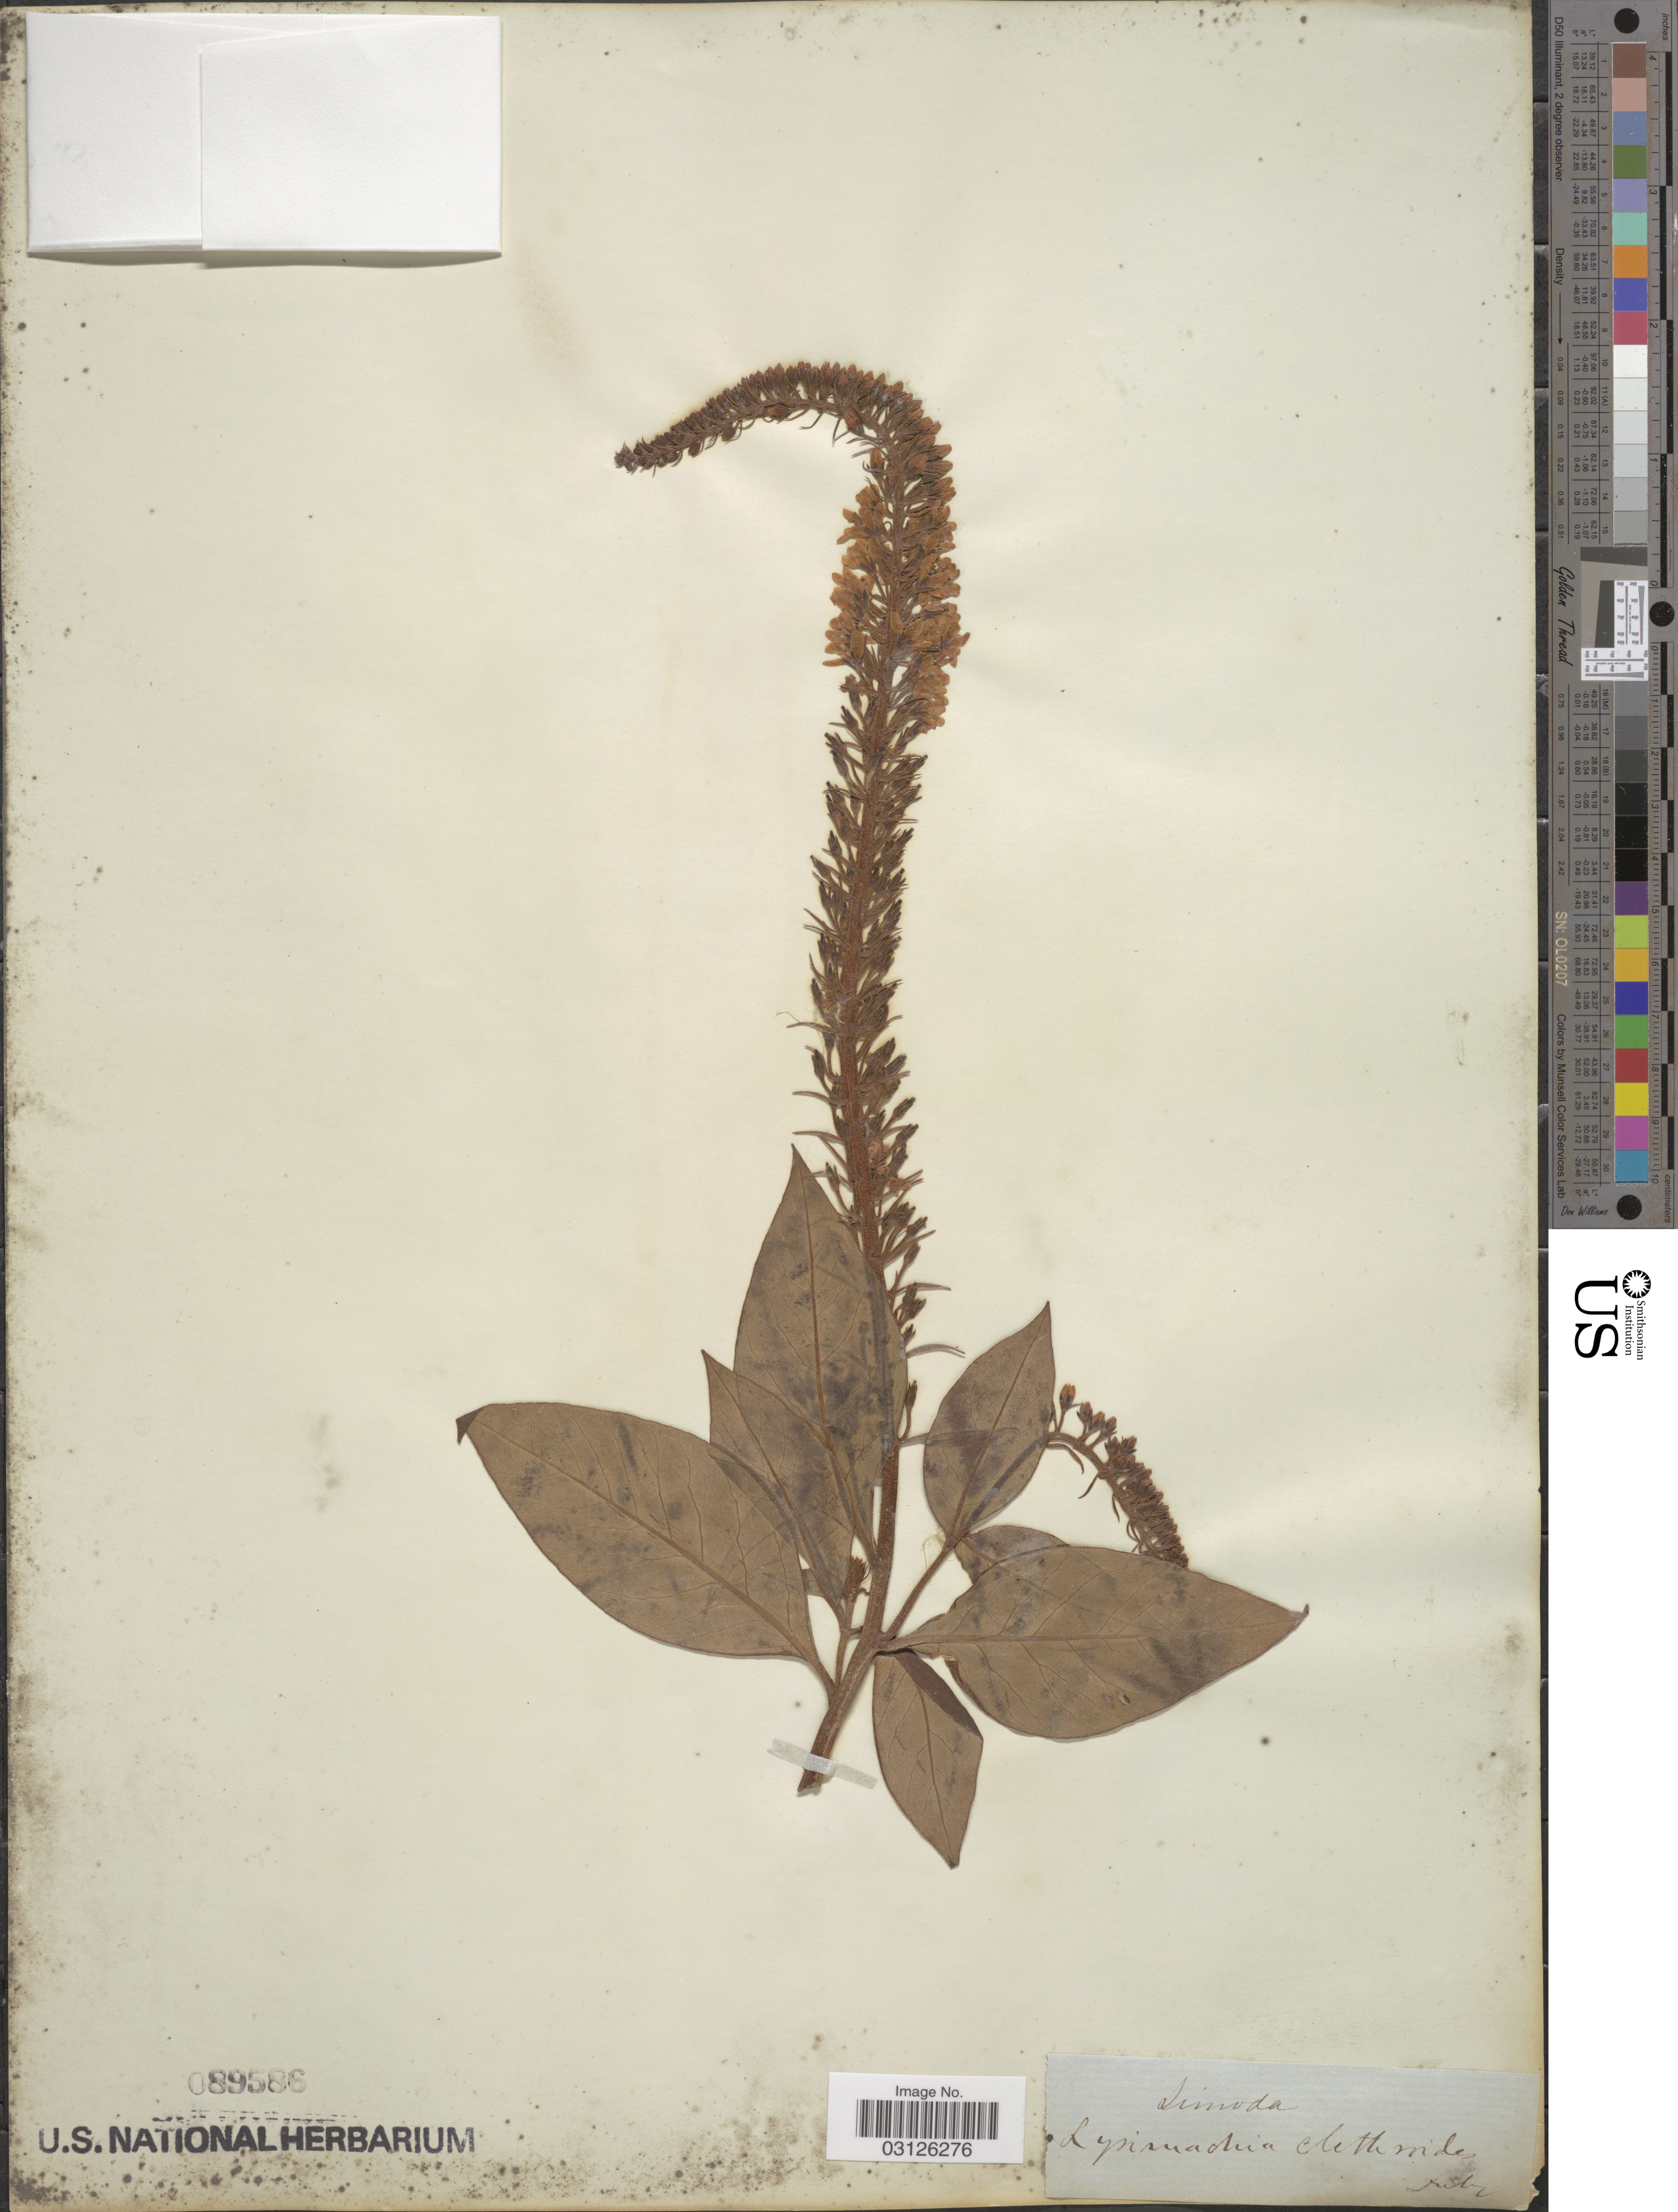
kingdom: Plantae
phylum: Tracheophyta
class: Magnoliopsida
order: Ericales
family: Primulaceae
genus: Lysimachia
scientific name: Lysimachia clethroides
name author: Duby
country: Japan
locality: Simoda.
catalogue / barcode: US 89586